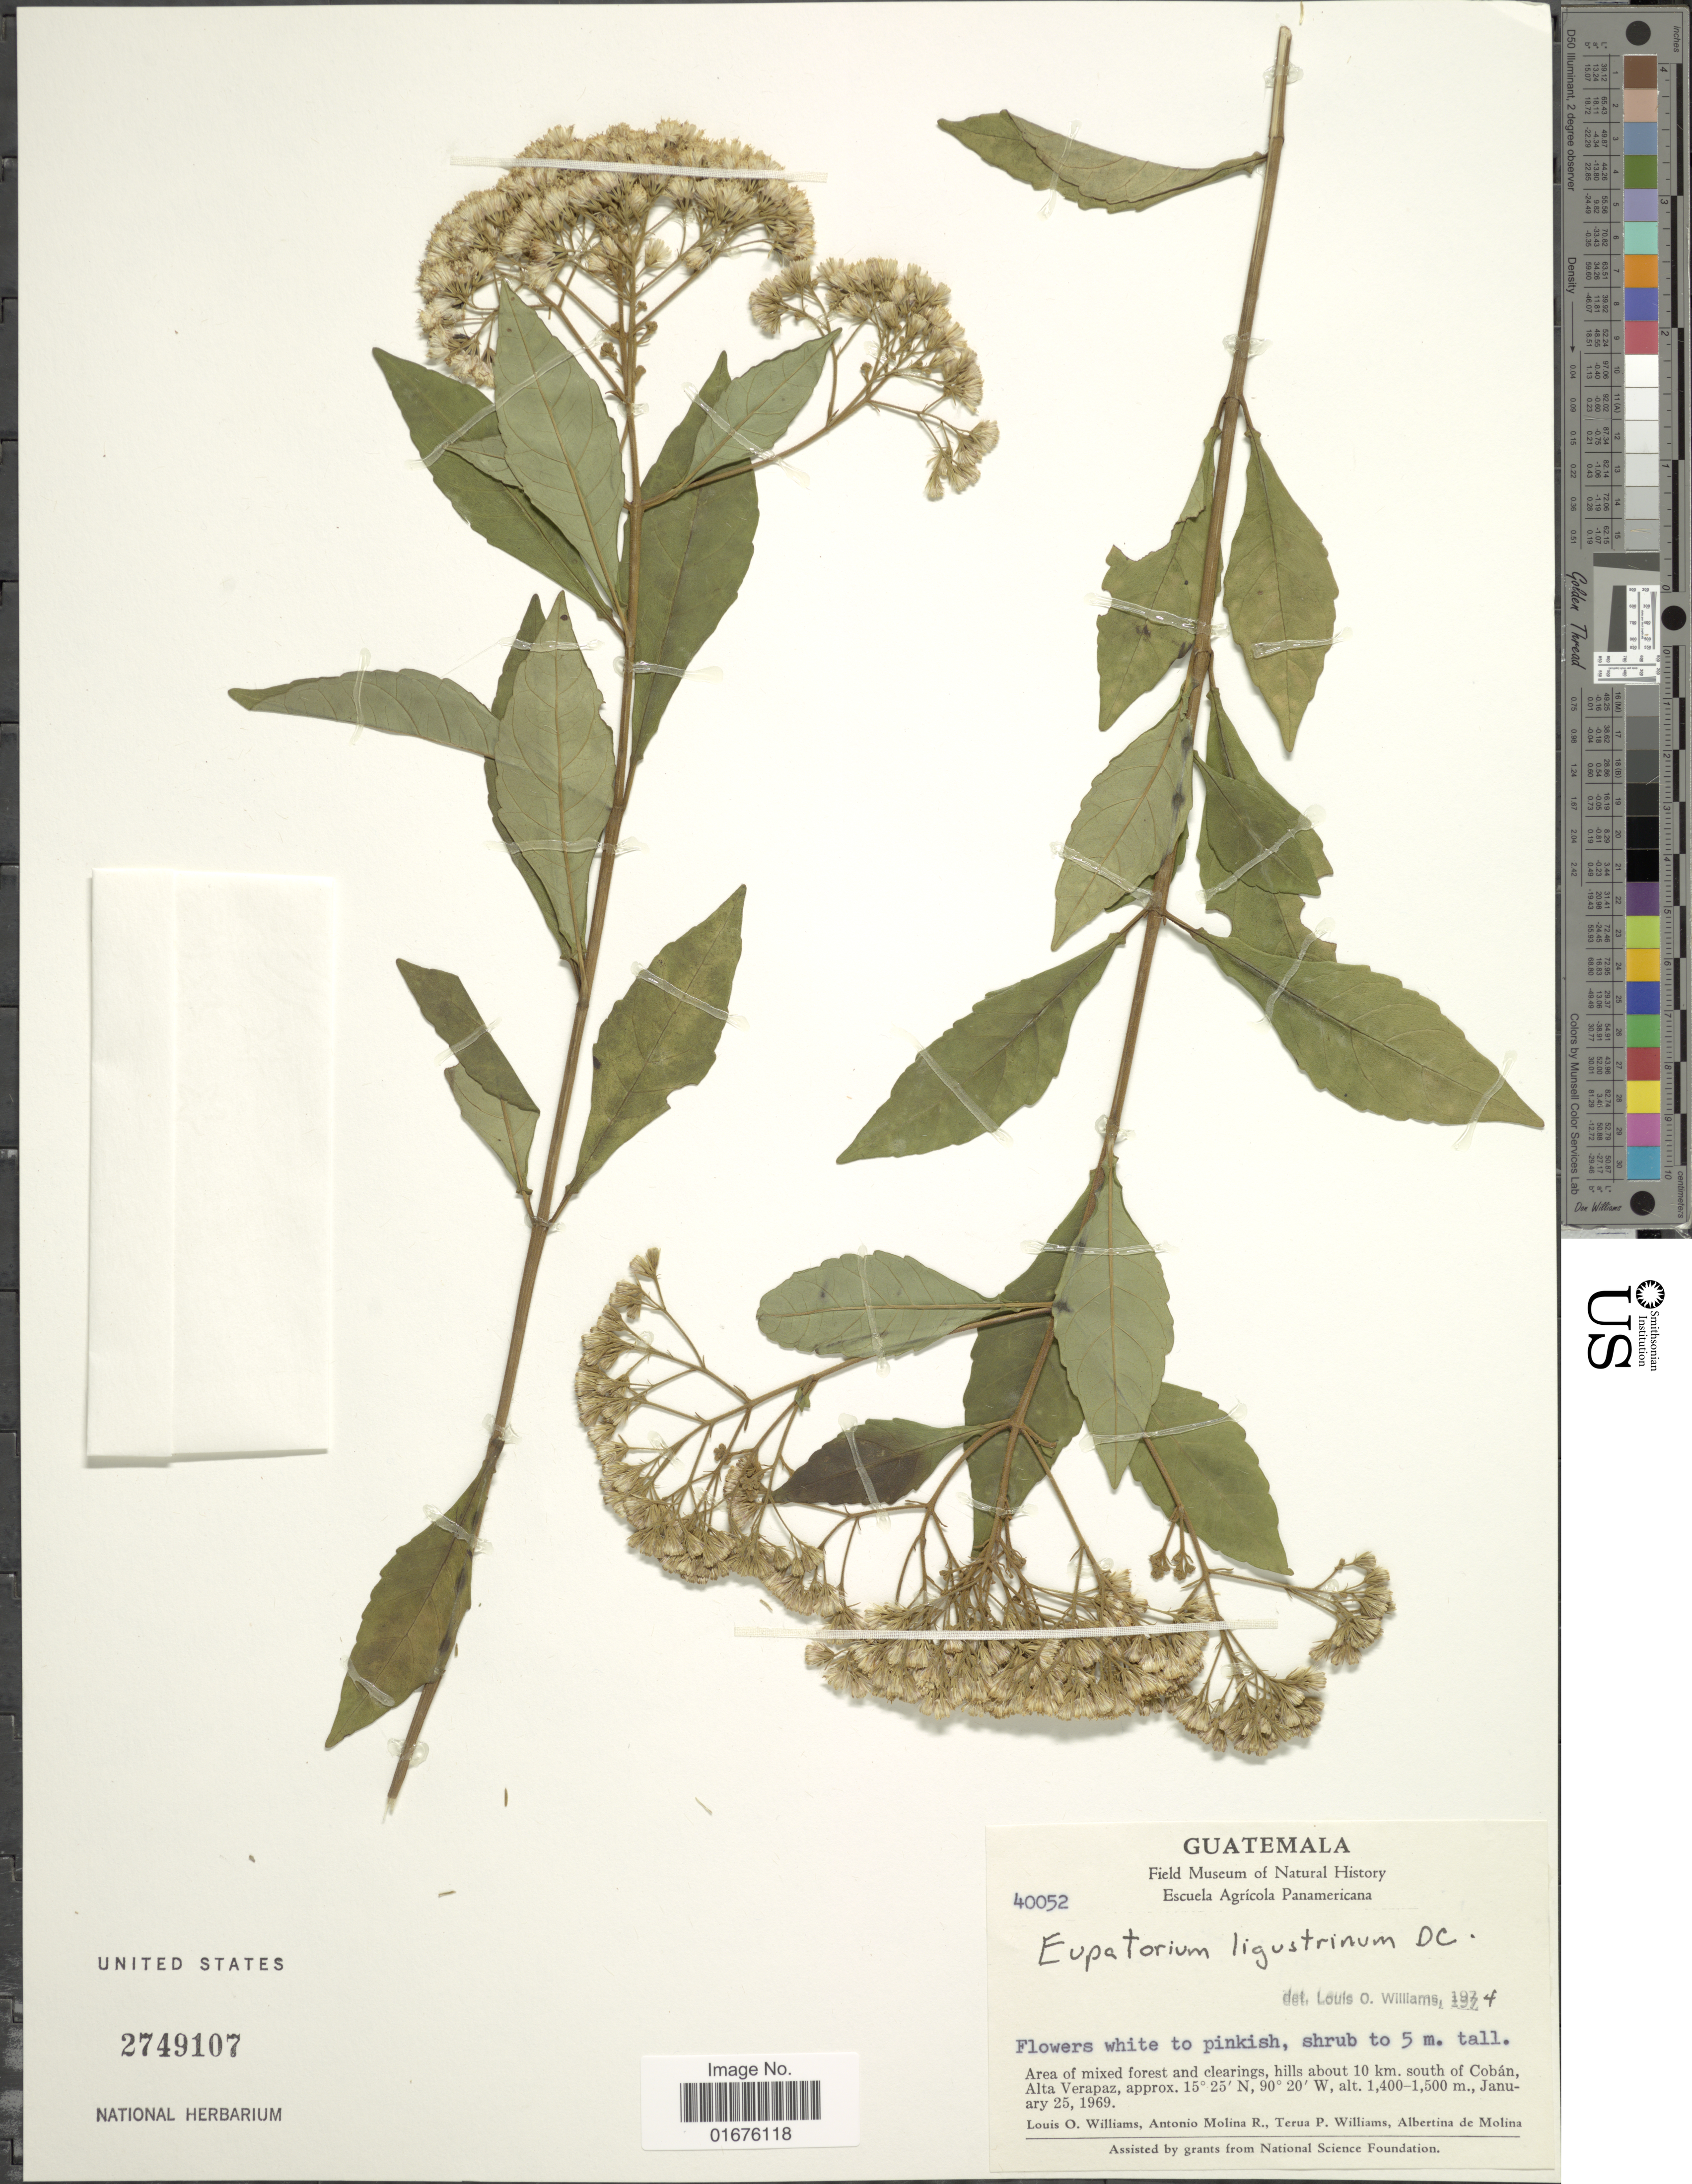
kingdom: Plantae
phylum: Tracheophyta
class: Magnoliopsida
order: Asterales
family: Asteraceae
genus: Ageratina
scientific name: Ageratina ligustrina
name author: (DC.) R.M. King & H. Rob.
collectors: L. O. Williams, A. Molina R., T. P. Williams & A. R. Molina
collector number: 40052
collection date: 1969-01-25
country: Guatemala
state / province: Alta Verapaz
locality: Area of mixed forest and clearings, hills about 10 km. south of Cobán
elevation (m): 1400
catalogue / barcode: US 2749107